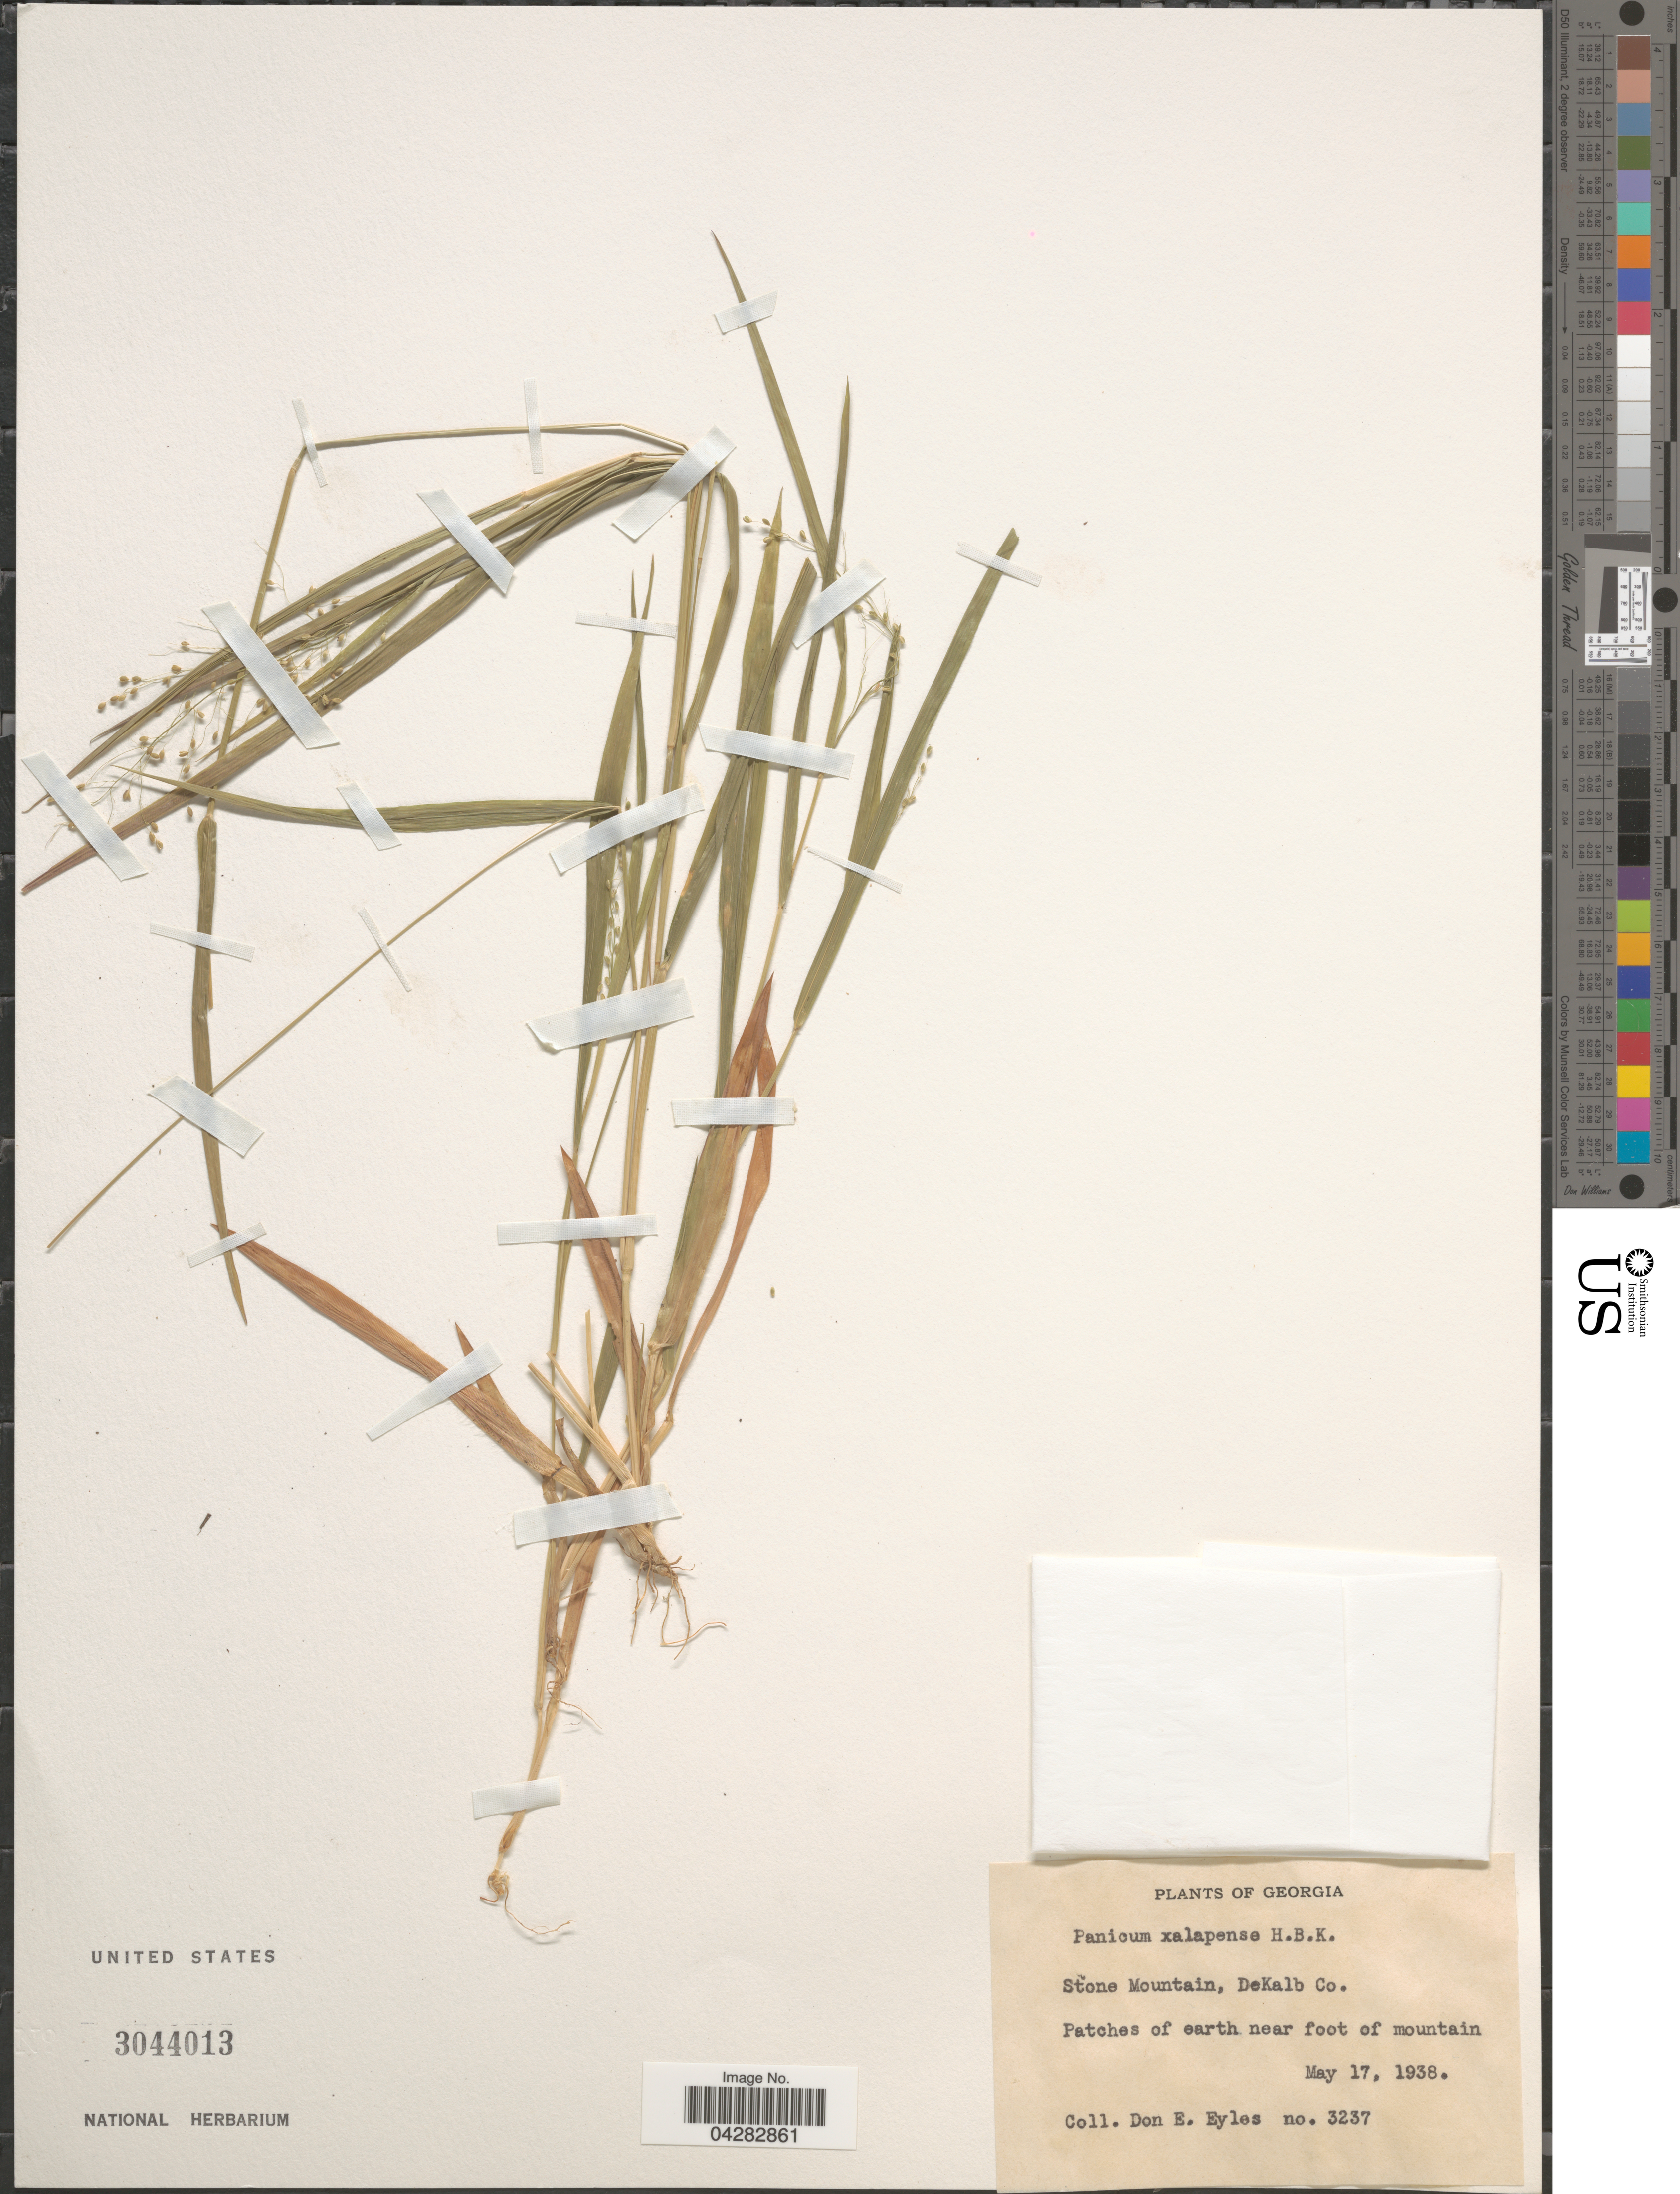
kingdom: Plantae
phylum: Tracheophyta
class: Liliopsida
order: Poales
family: Poaceae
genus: Dichanthelium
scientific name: Dichanthelium laxiflorum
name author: (Lam.) Gould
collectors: D. Eyles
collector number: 3237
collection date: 1938-05-17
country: United States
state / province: Georgia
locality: Stone Mountain, DeKalb Co. Patches of earth near foot of mountain.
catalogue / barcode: US 3044013